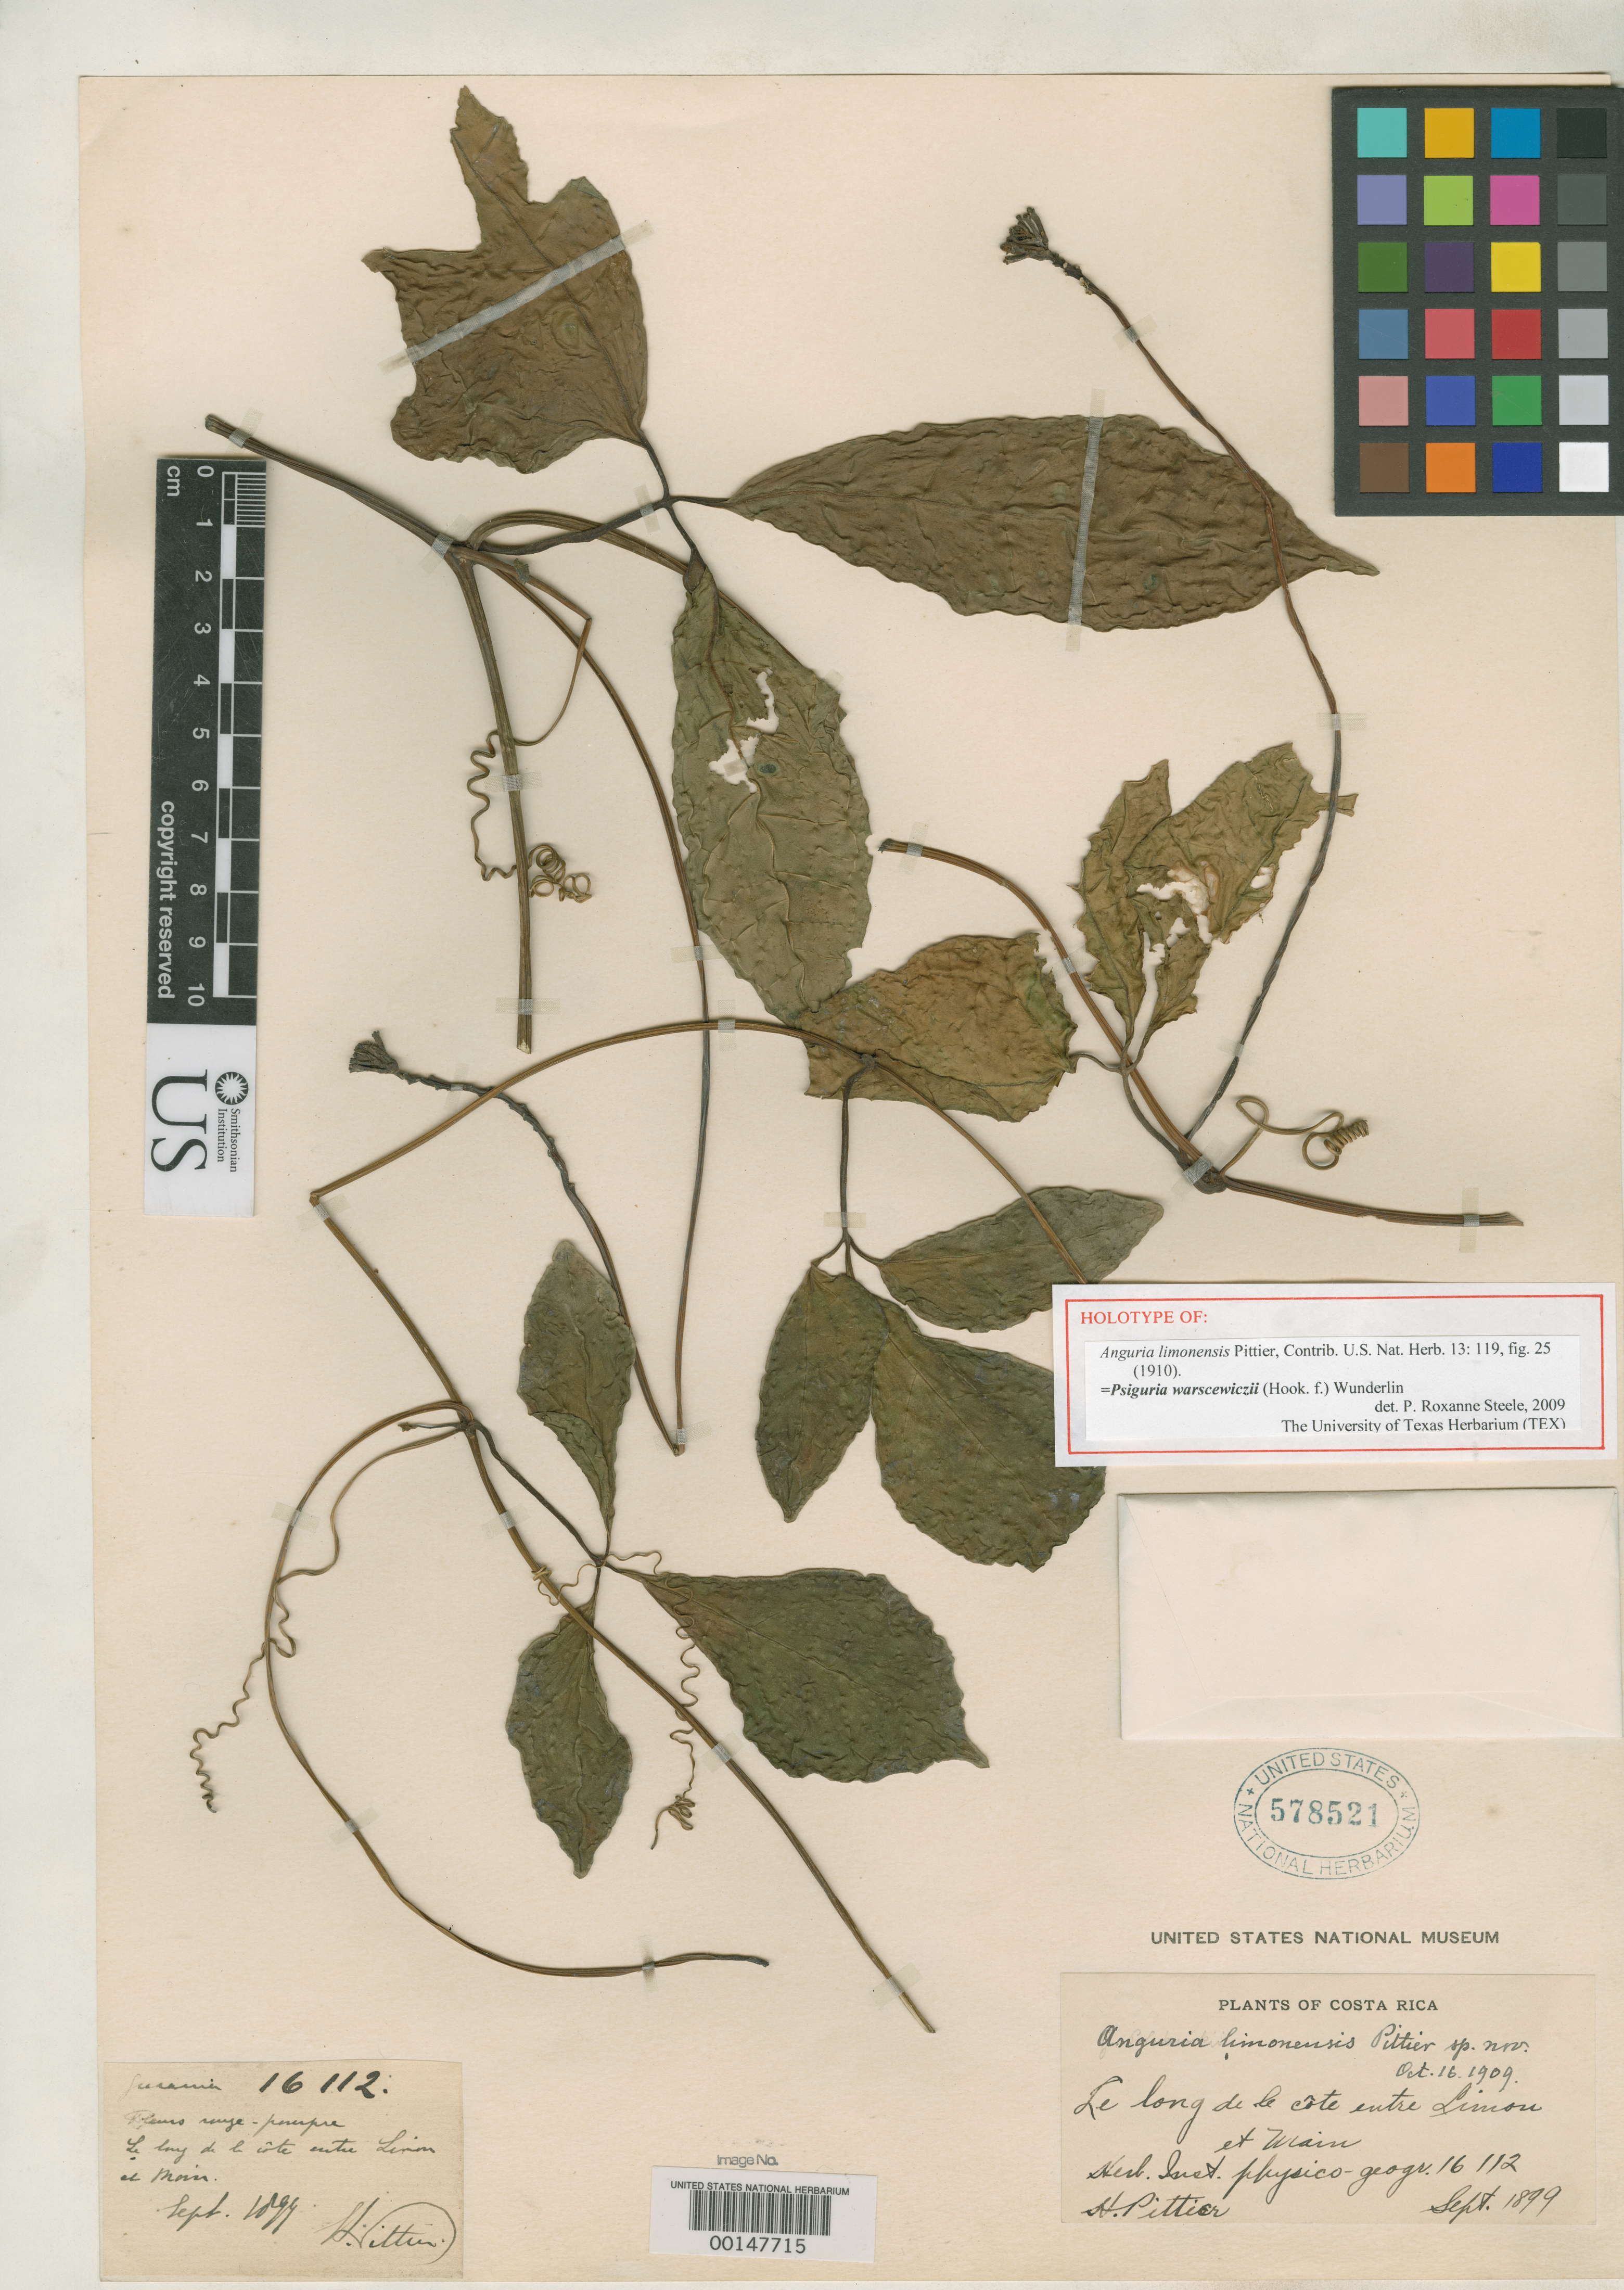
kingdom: Plantae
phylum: Tracheophyta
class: Magnoliopsida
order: Cucurbitales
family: Cucurbitaceae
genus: Anguria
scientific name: Anguria limonensis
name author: Pittier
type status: Holotype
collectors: H. F. Pittier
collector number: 16112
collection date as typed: Sep 1899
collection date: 1899-09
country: Costa Rica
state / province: Limón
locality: Between Puerto Limon and Moin.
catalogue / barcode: US 578521